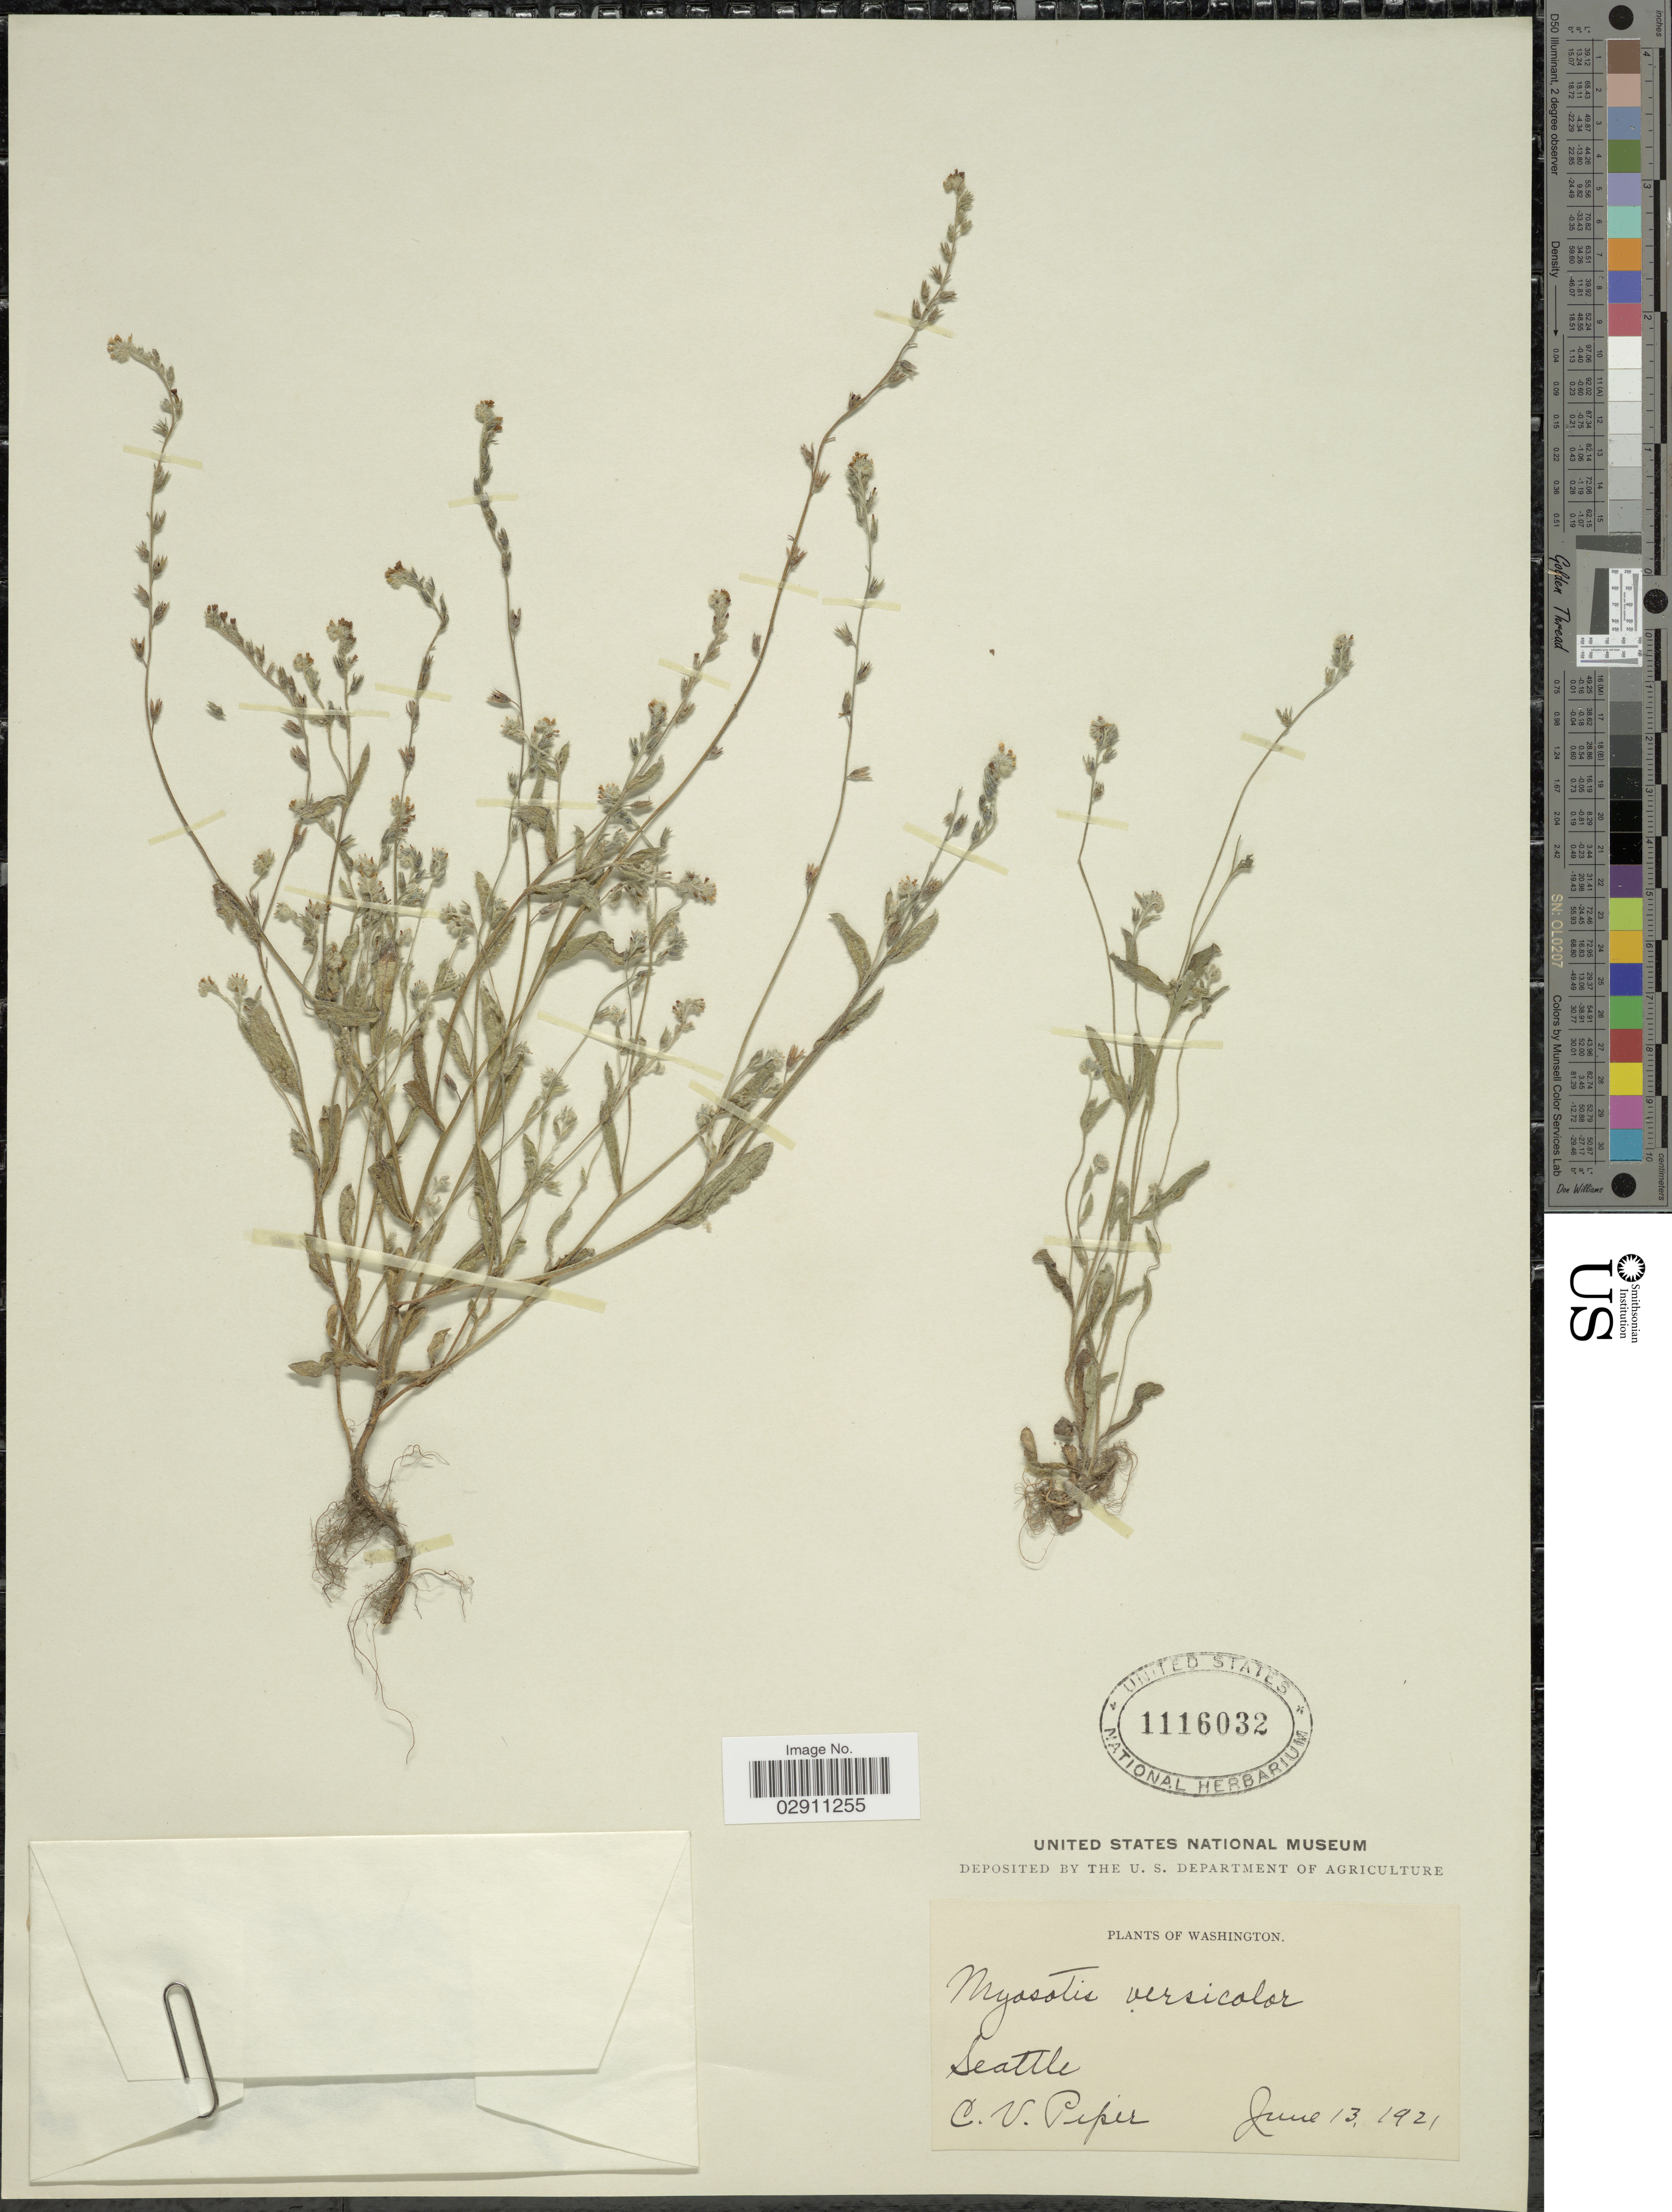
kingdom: Plantae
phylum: Tracheophyta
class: Magnoliopsida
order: Boraginales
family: Boraginaceae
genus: Myosotis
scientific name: Myosotis discolor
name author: Pers.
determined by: Goldman, Doug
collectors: C. V. Piper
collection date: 1921-06-13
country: United States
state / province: Washington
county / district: King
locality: Seattle.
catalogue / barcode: US 1116032